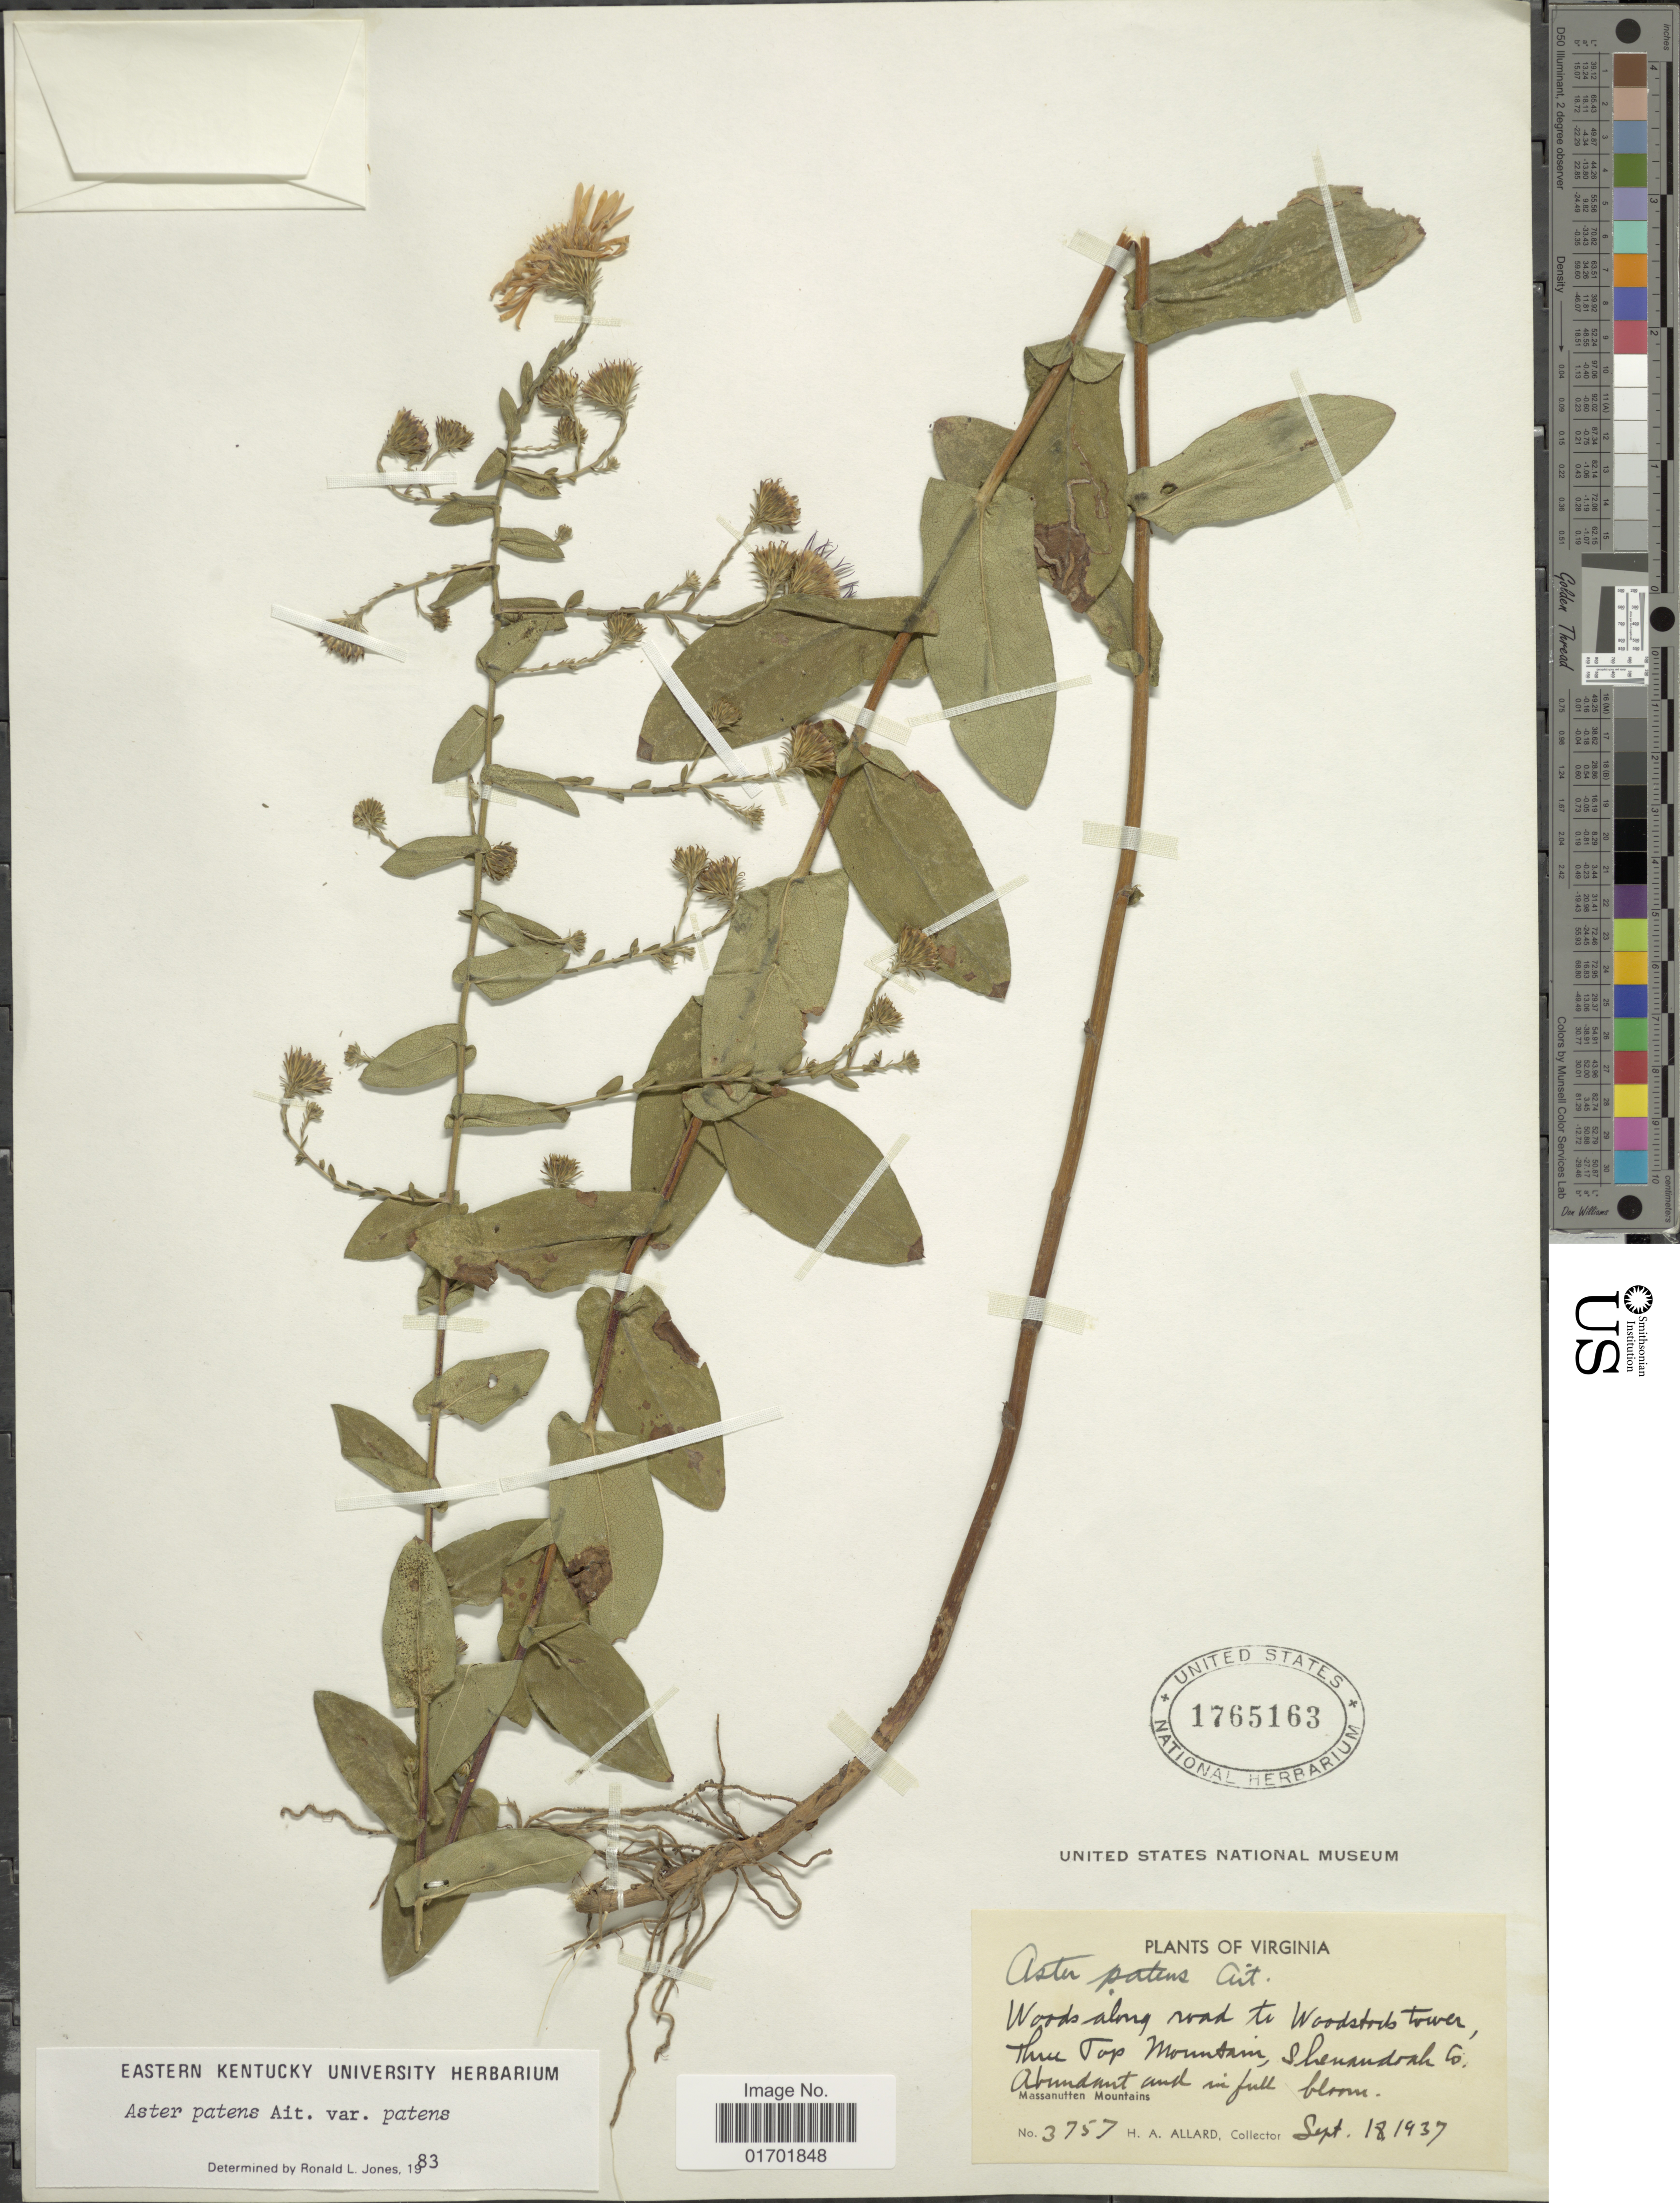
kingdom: Plantae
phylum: Tracheophyta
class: Magnoliopsida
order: Asterales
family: Asteraceae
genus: Symphyotrichum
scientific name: Symphyotrichum patens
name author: (Aiton) G.L. Nesom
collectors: H. A. Allard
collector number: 3757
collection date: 1937-09-18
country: United States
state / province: Virginia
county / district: Shenandoah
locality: Three Top Mountains, Shenandoah Co., Massanutten Mountains.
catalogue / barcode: US 1765163